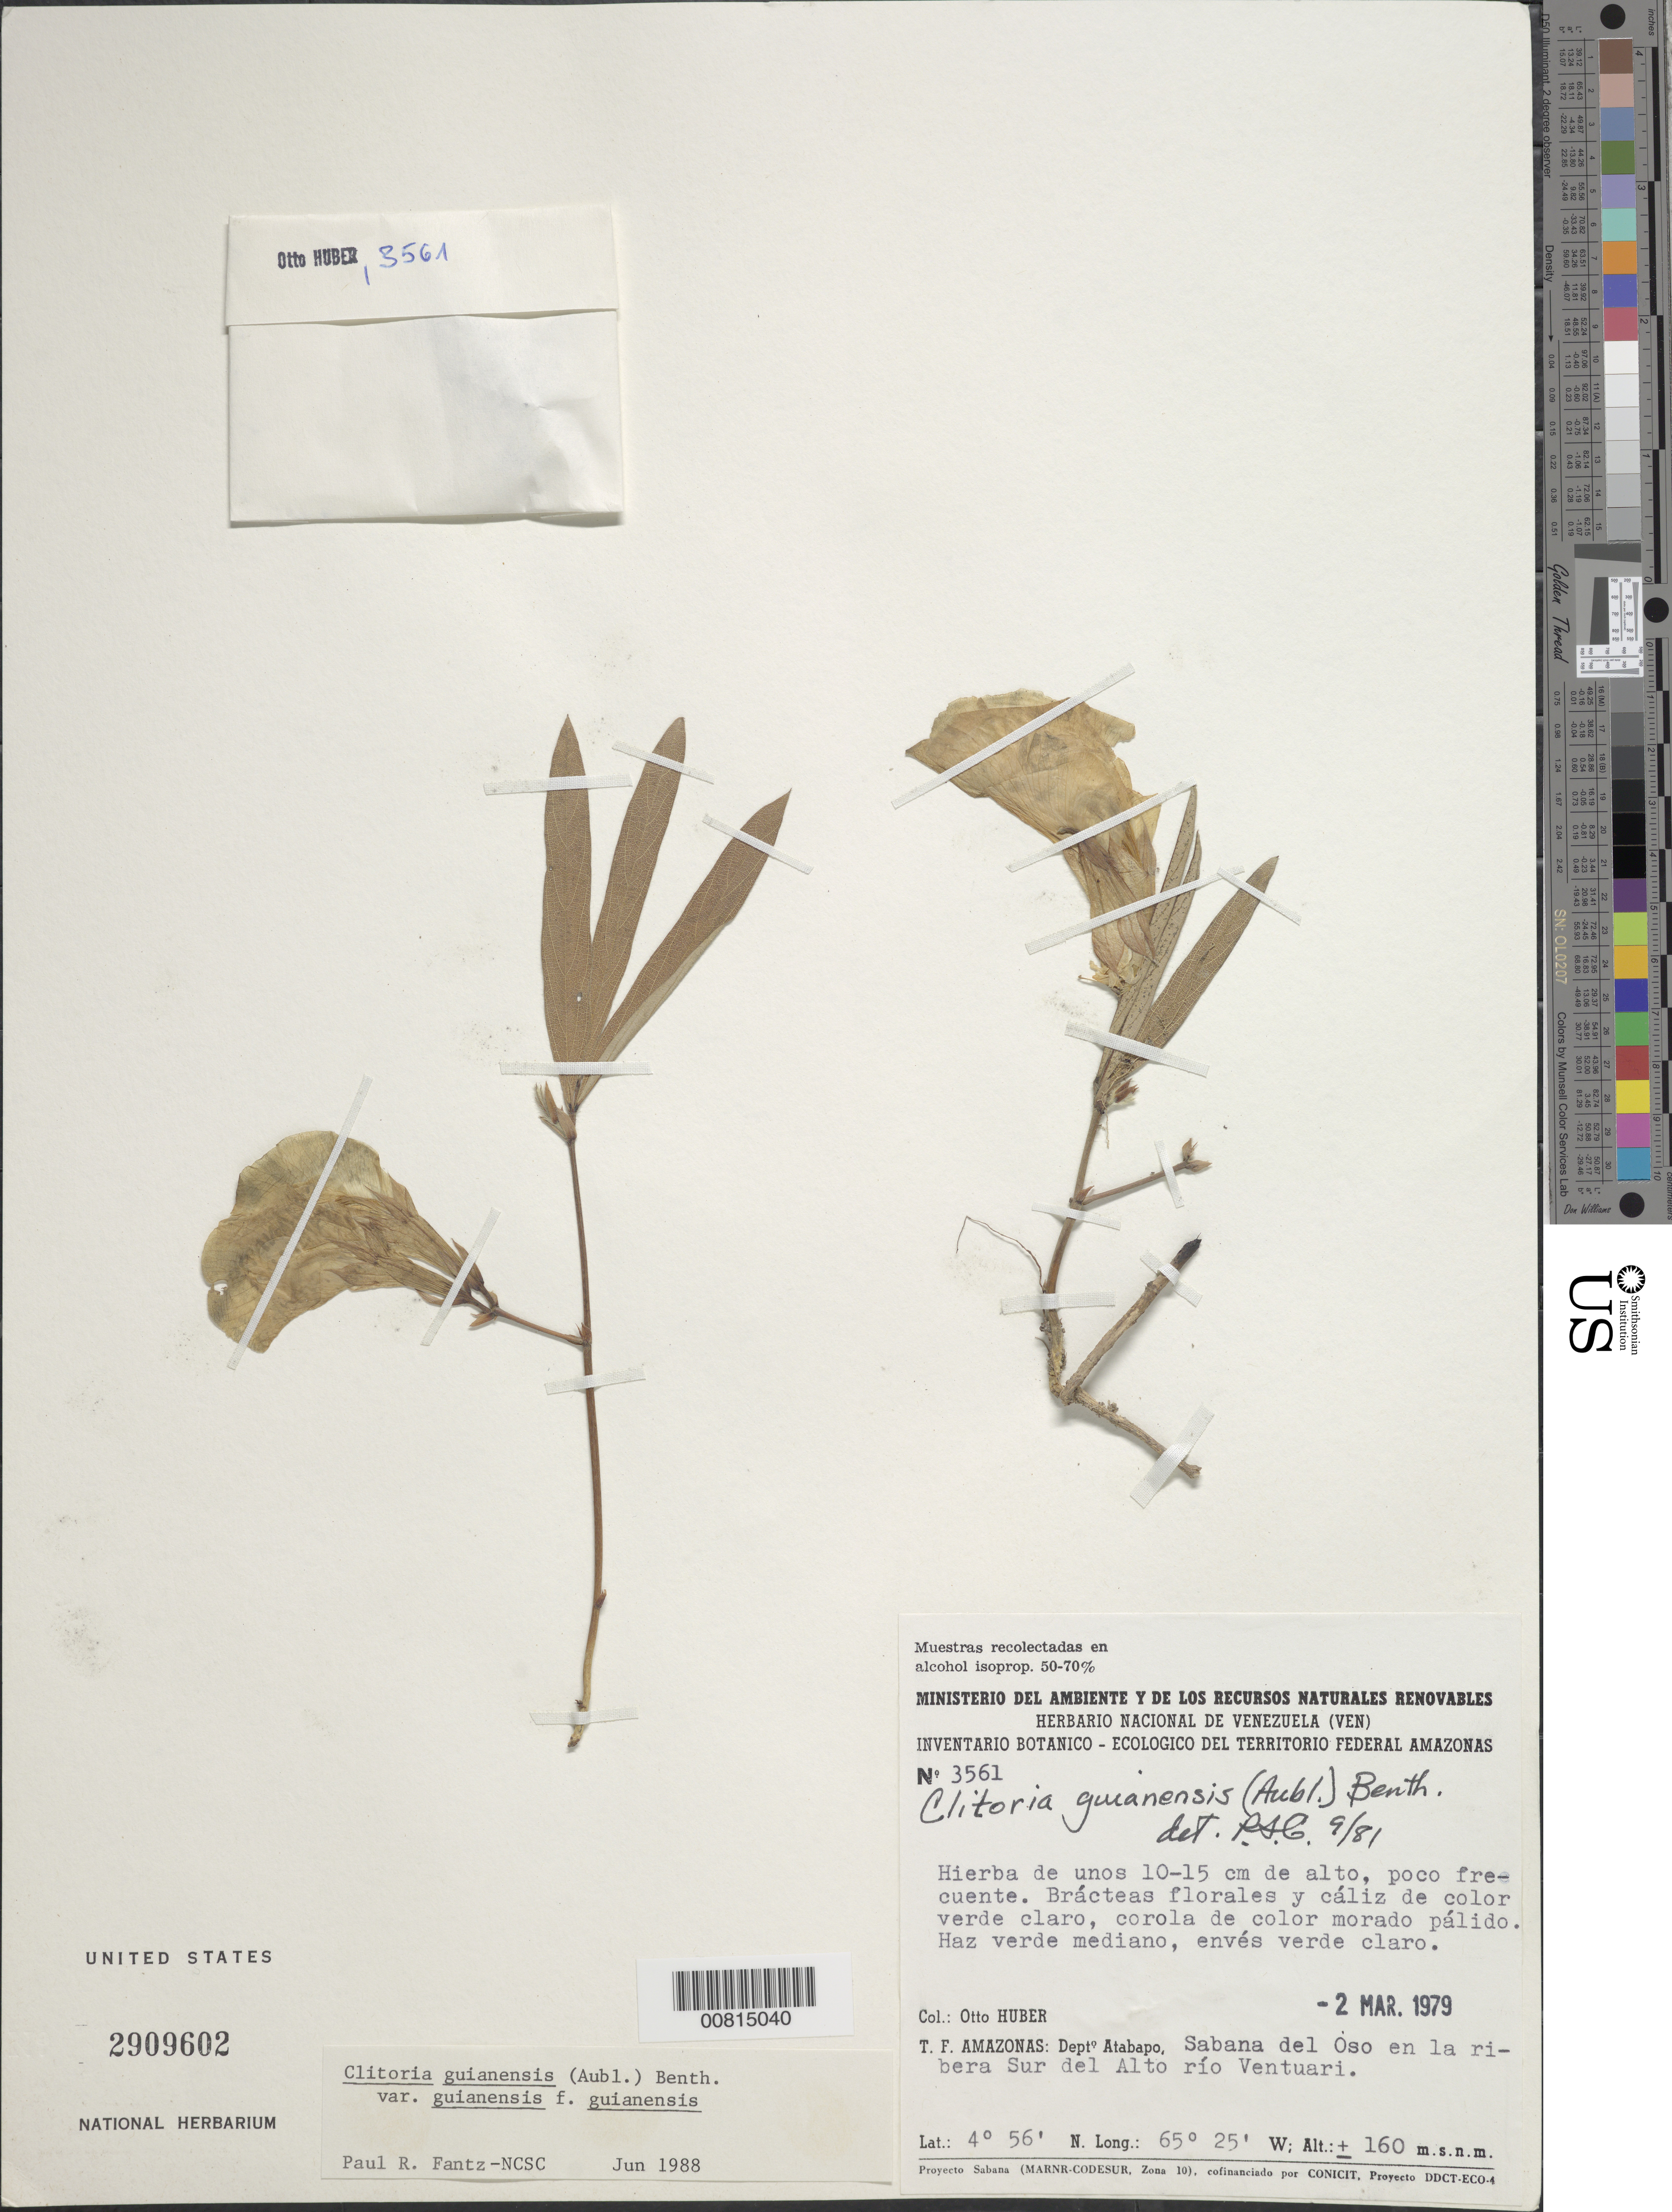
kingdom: Plantae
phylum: Tracheophyta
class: Magnoliopsida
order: Fabales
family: Fabaceae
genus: Clitoria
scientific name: Clitoria guianensis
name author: (Aubl.) Benth.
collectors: O. Huber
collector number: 3561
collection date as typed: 2-Mar-79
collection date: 1979-03-02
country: Venezuela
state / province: Amazonas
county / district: Atabapo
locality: Sabana del Oso, S del Alto río Ventuari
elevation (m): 160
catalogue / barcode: US 2909602